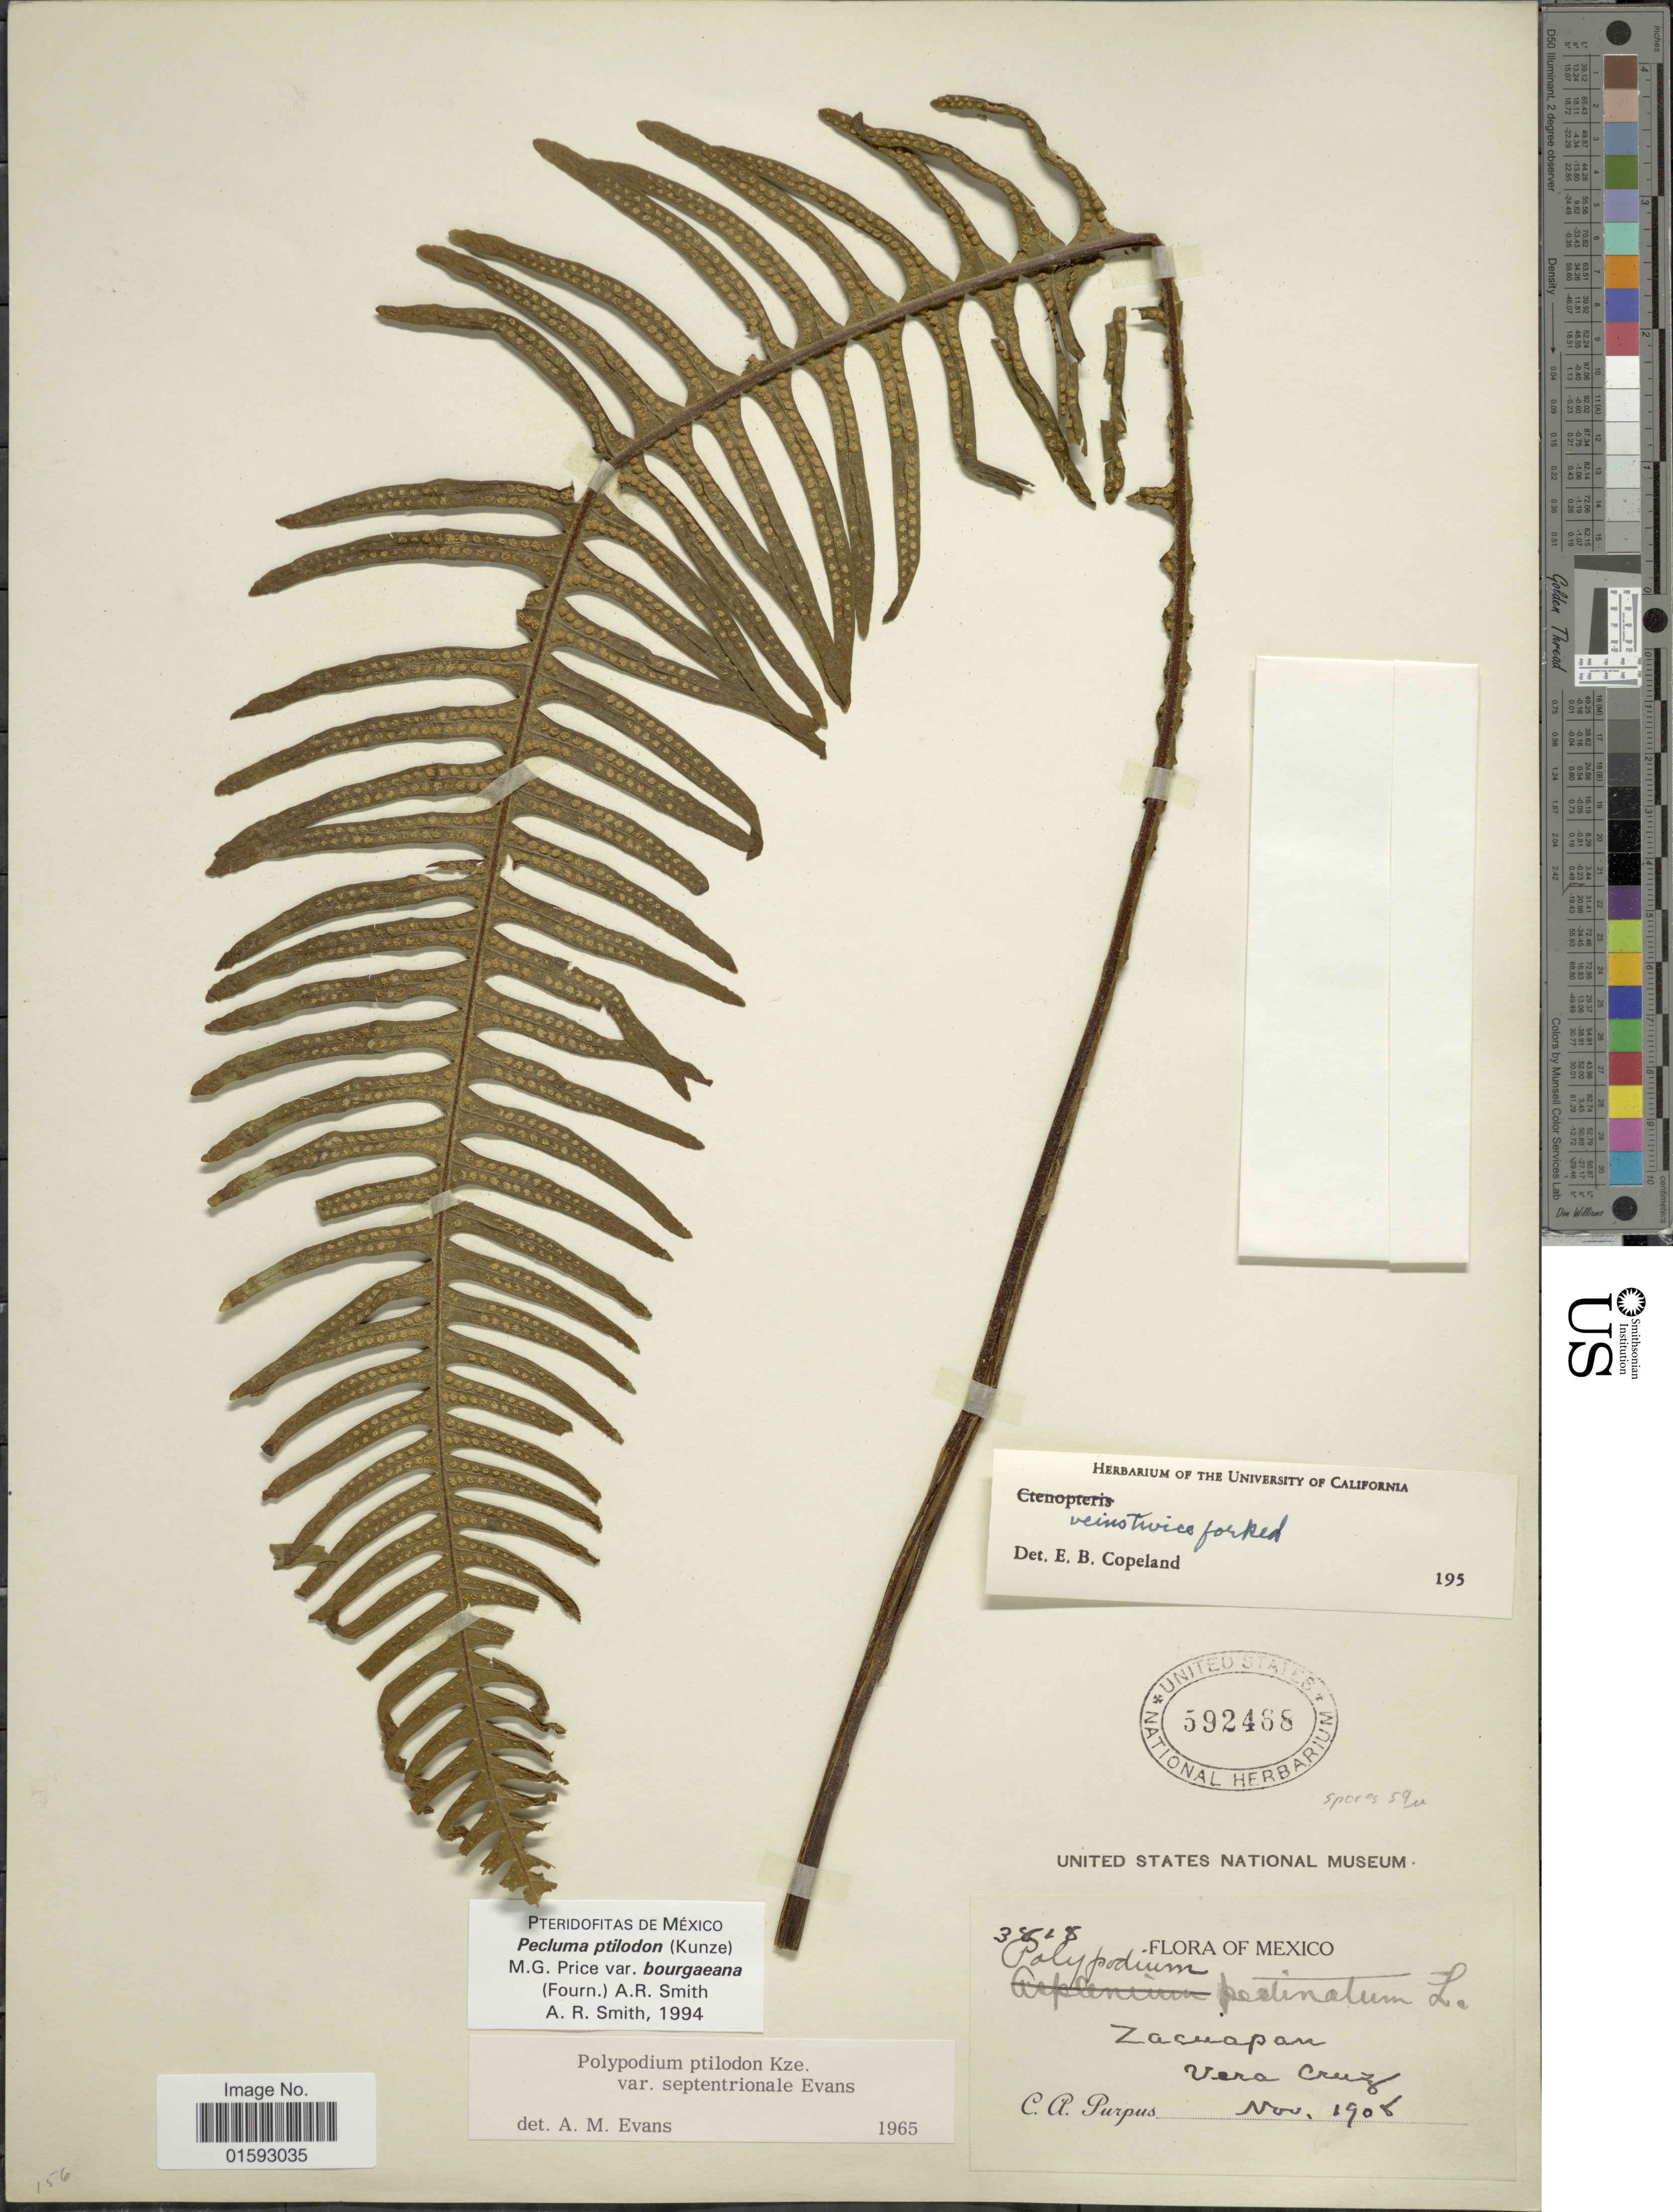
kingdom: Plantae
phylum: Tracheophyta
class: Polypodiopsida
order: Polypodiales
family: Polypodiaceae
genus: Pecluma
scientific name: Pecluma ptilodos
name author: (Kunze) Price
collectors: C. A. Purpus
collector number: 3818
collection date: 1905-11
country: Mexico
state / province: Veracruz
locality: Zacuapan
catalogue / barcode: US 592488